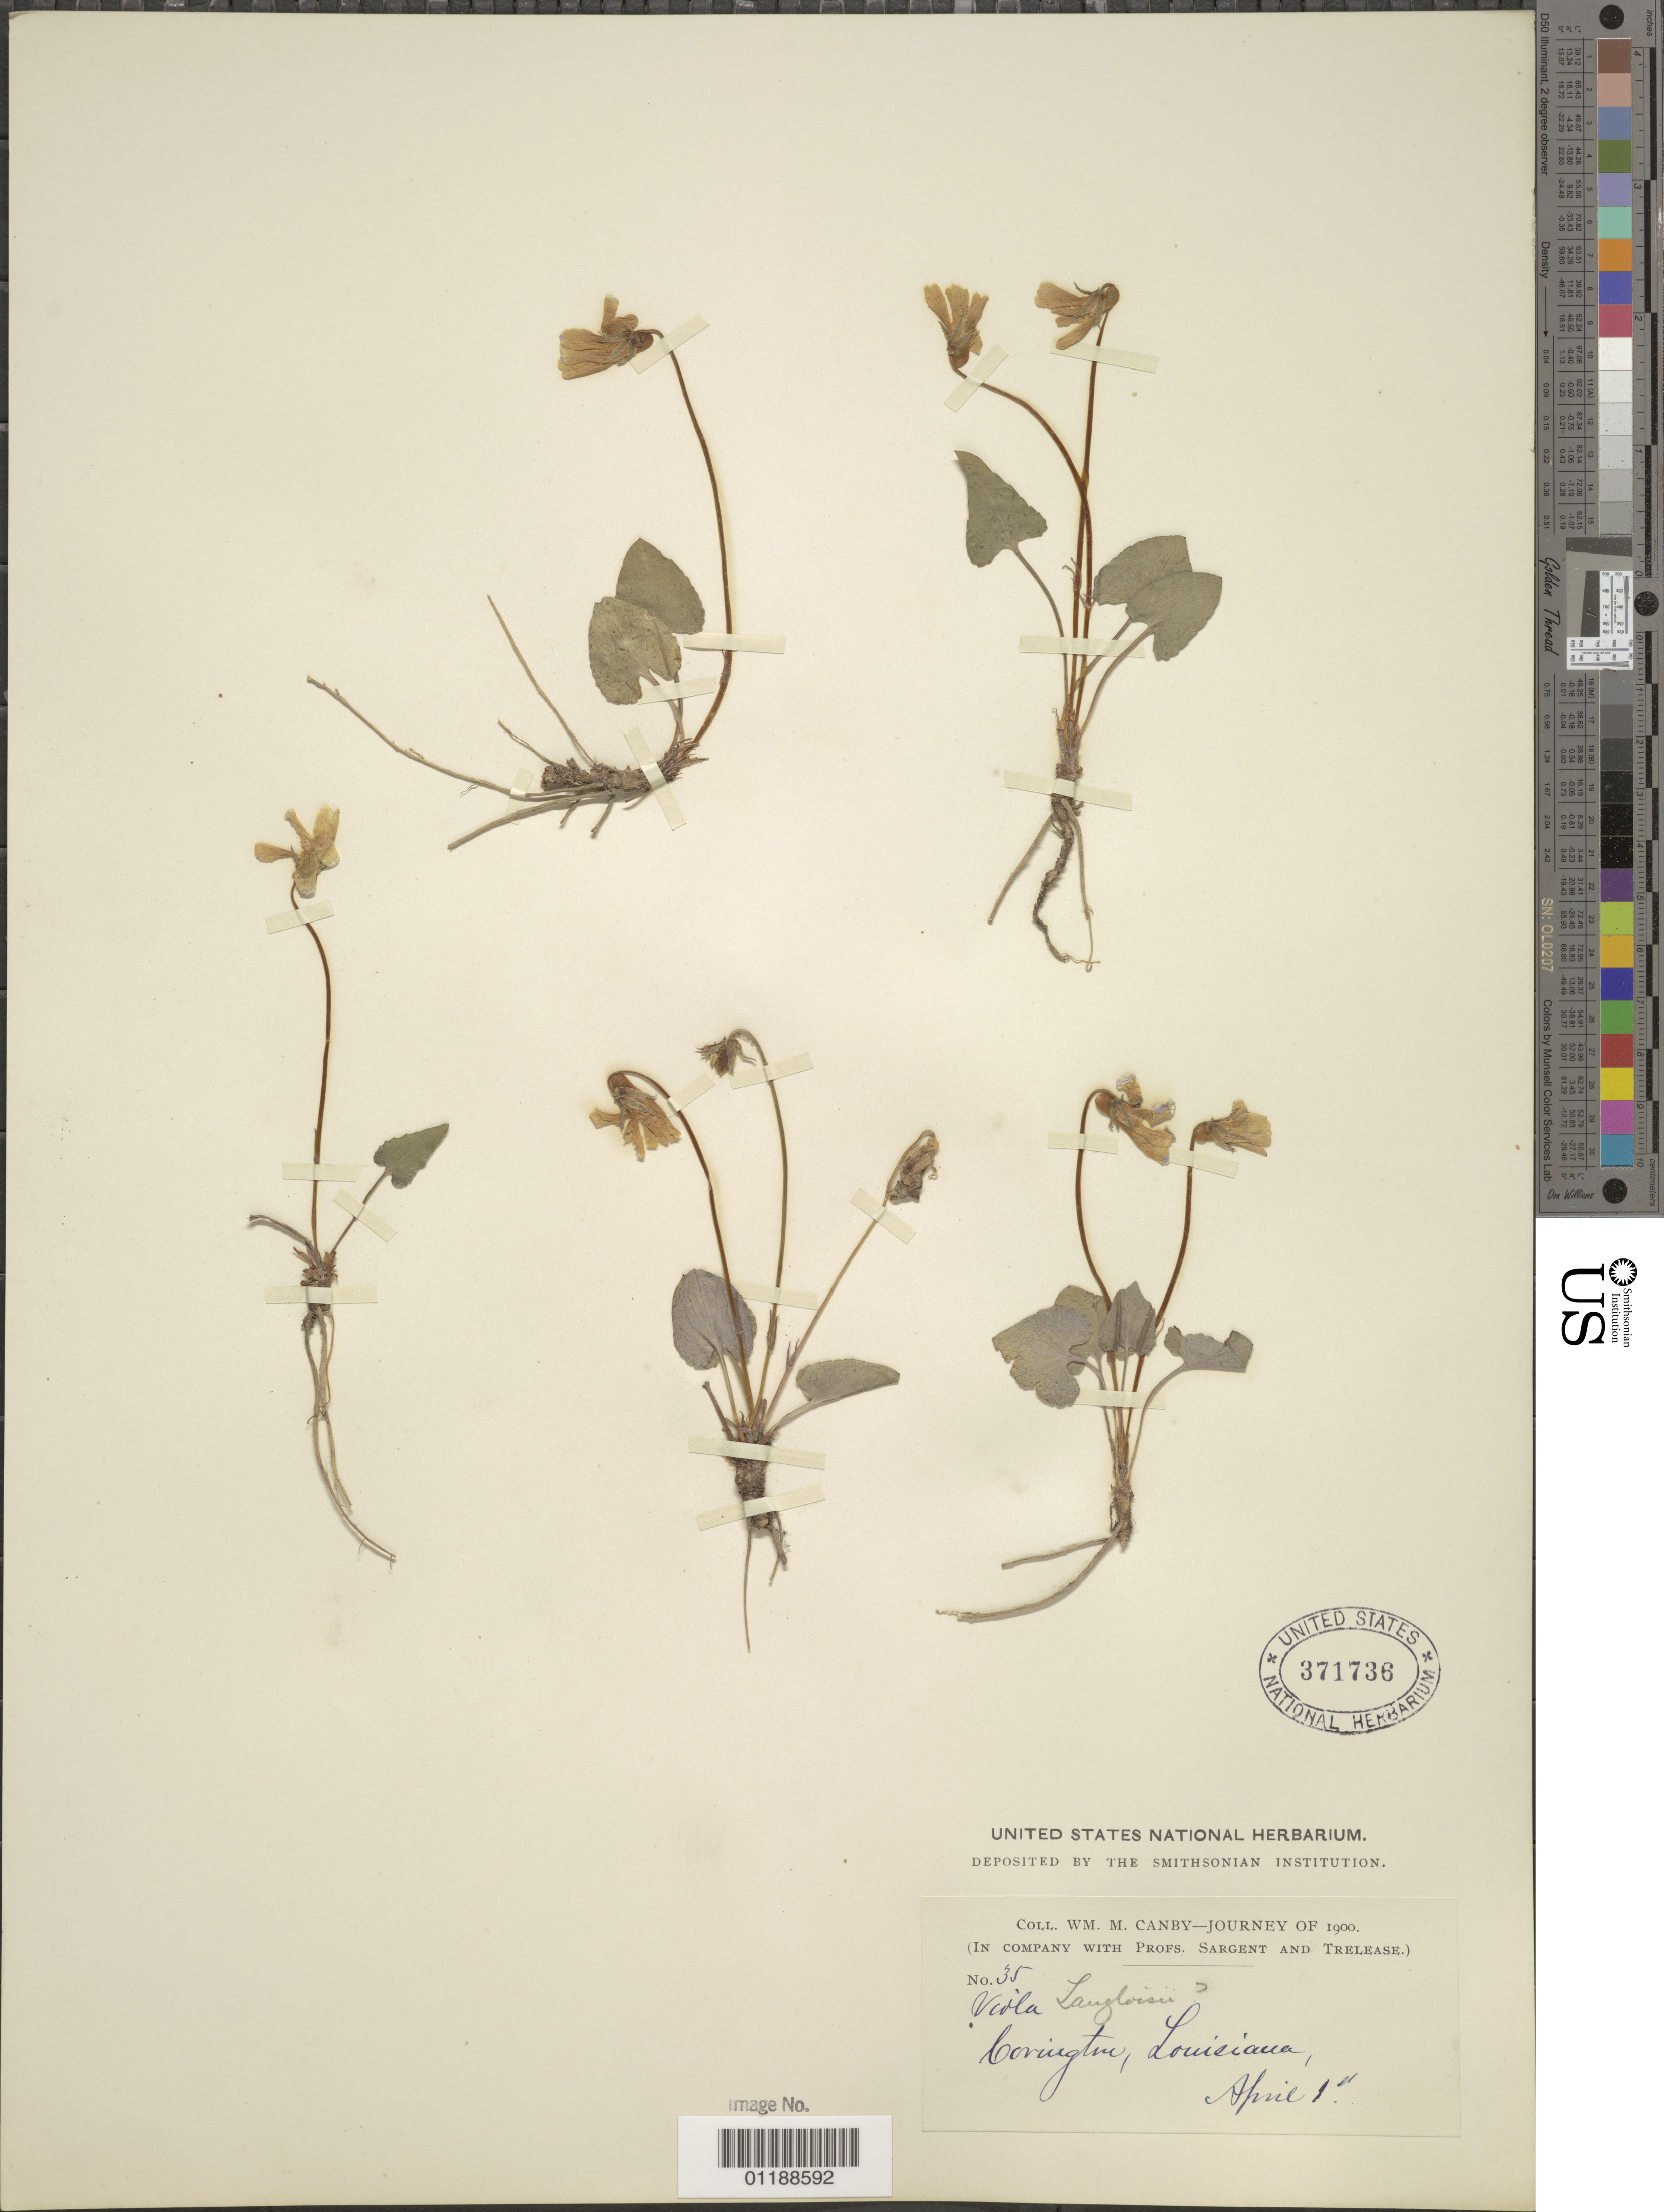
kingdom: Plantae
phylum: Tracheophyta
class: Magnoliopsida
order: Malpighiales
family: Violaceae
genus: Viola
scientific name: Viola langloisii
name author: Greene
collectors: W. M. Canby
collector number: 35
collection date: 1900-04-01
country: United States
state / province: Louisiana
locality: Covington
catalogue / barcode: US 371736